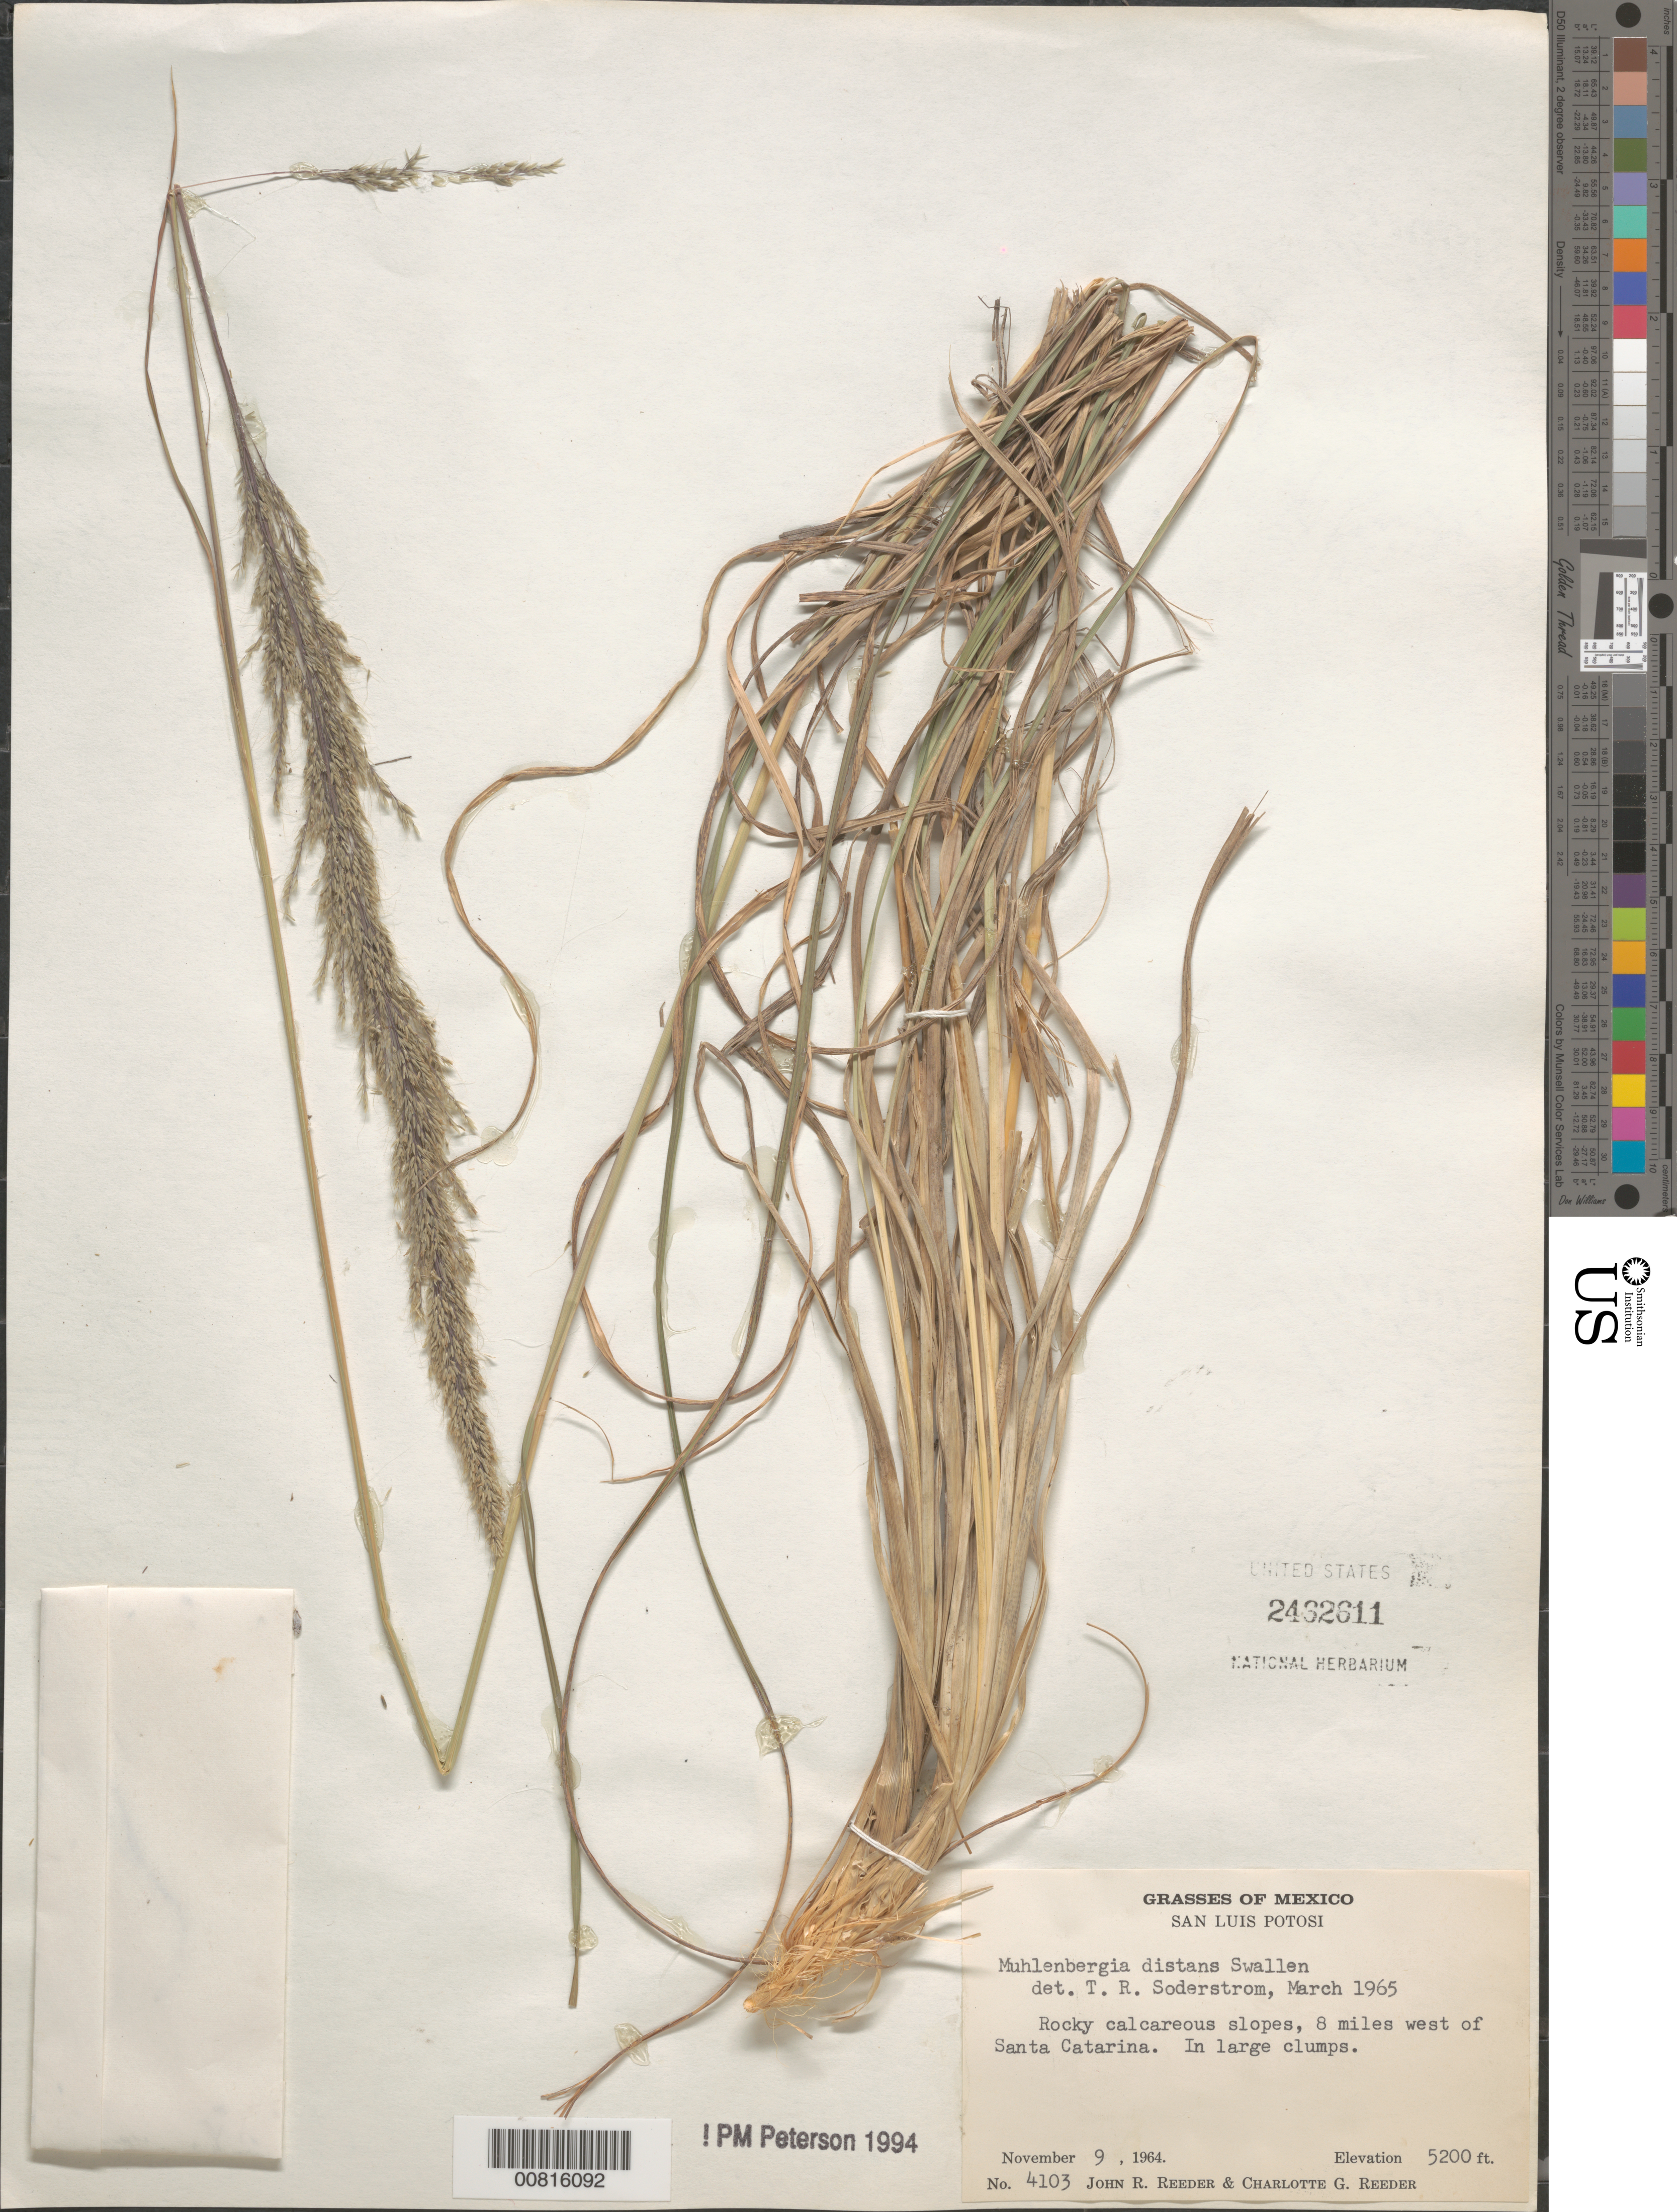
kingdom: Plantae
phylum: Tracheophyta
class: Liliopsida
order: Poales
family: Poaceae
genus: Muhlenbergia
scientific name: Muhlenbergia distans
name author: Swallen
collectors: J. R. Reeder & C. G. Reeder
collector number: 4103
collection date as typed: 09 Nov 1964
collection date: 1964-11-09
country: Mexico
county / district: Santa Catarina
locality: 8 mi W of Santa Catarina, mpio. Santa Catarina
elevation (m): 1585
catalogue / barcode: US 2462611